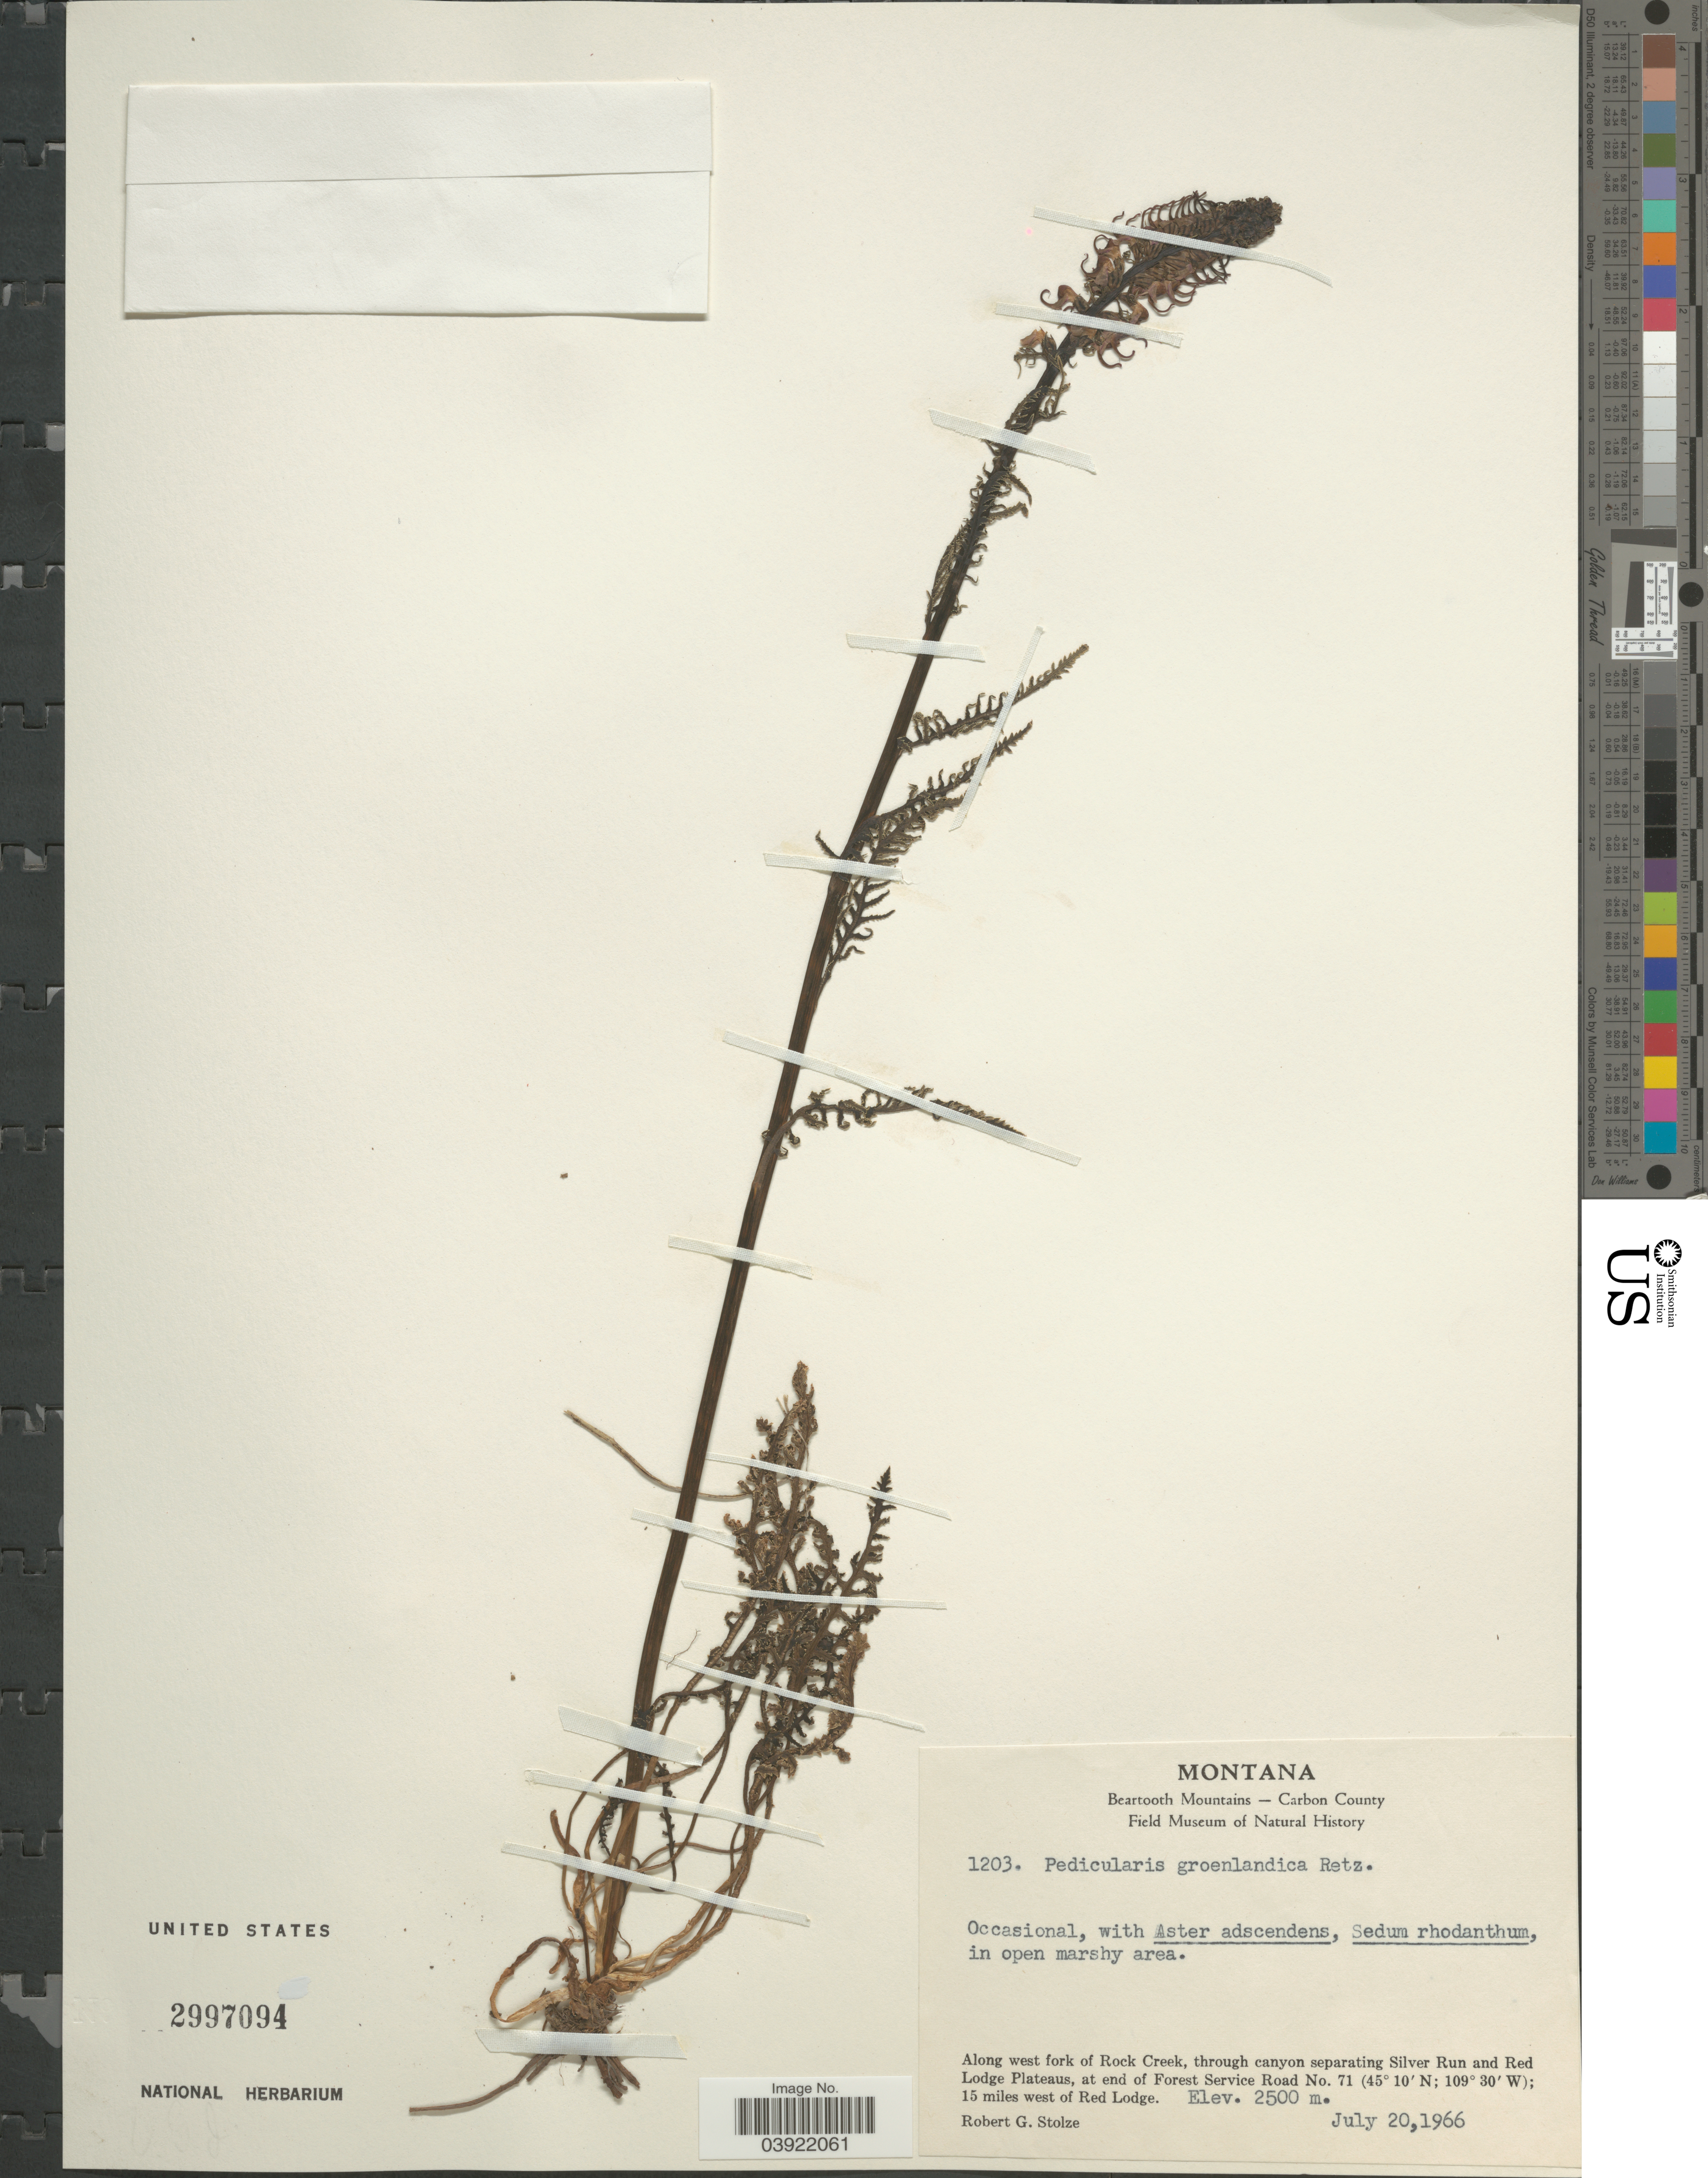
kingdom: Plantae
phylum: Tracheophyta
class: Magnoliopsida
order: Lamiales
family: Orobanchaceae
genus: Pedicularis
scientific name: Pedicularis groenlandica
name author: Retz.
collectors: R. G. Stolze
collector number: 1203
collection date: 1966-07-20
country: United States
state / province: Montana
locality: Beartooth Mountains - Carbon County. Along west fork of Rock Creek, through canyon separating Silver Run and Red Lodge Plateaus, at end of Forest Service Road No. 71; 15 miles west of Red Lodge.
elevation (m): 2500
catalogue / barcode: US 2997094